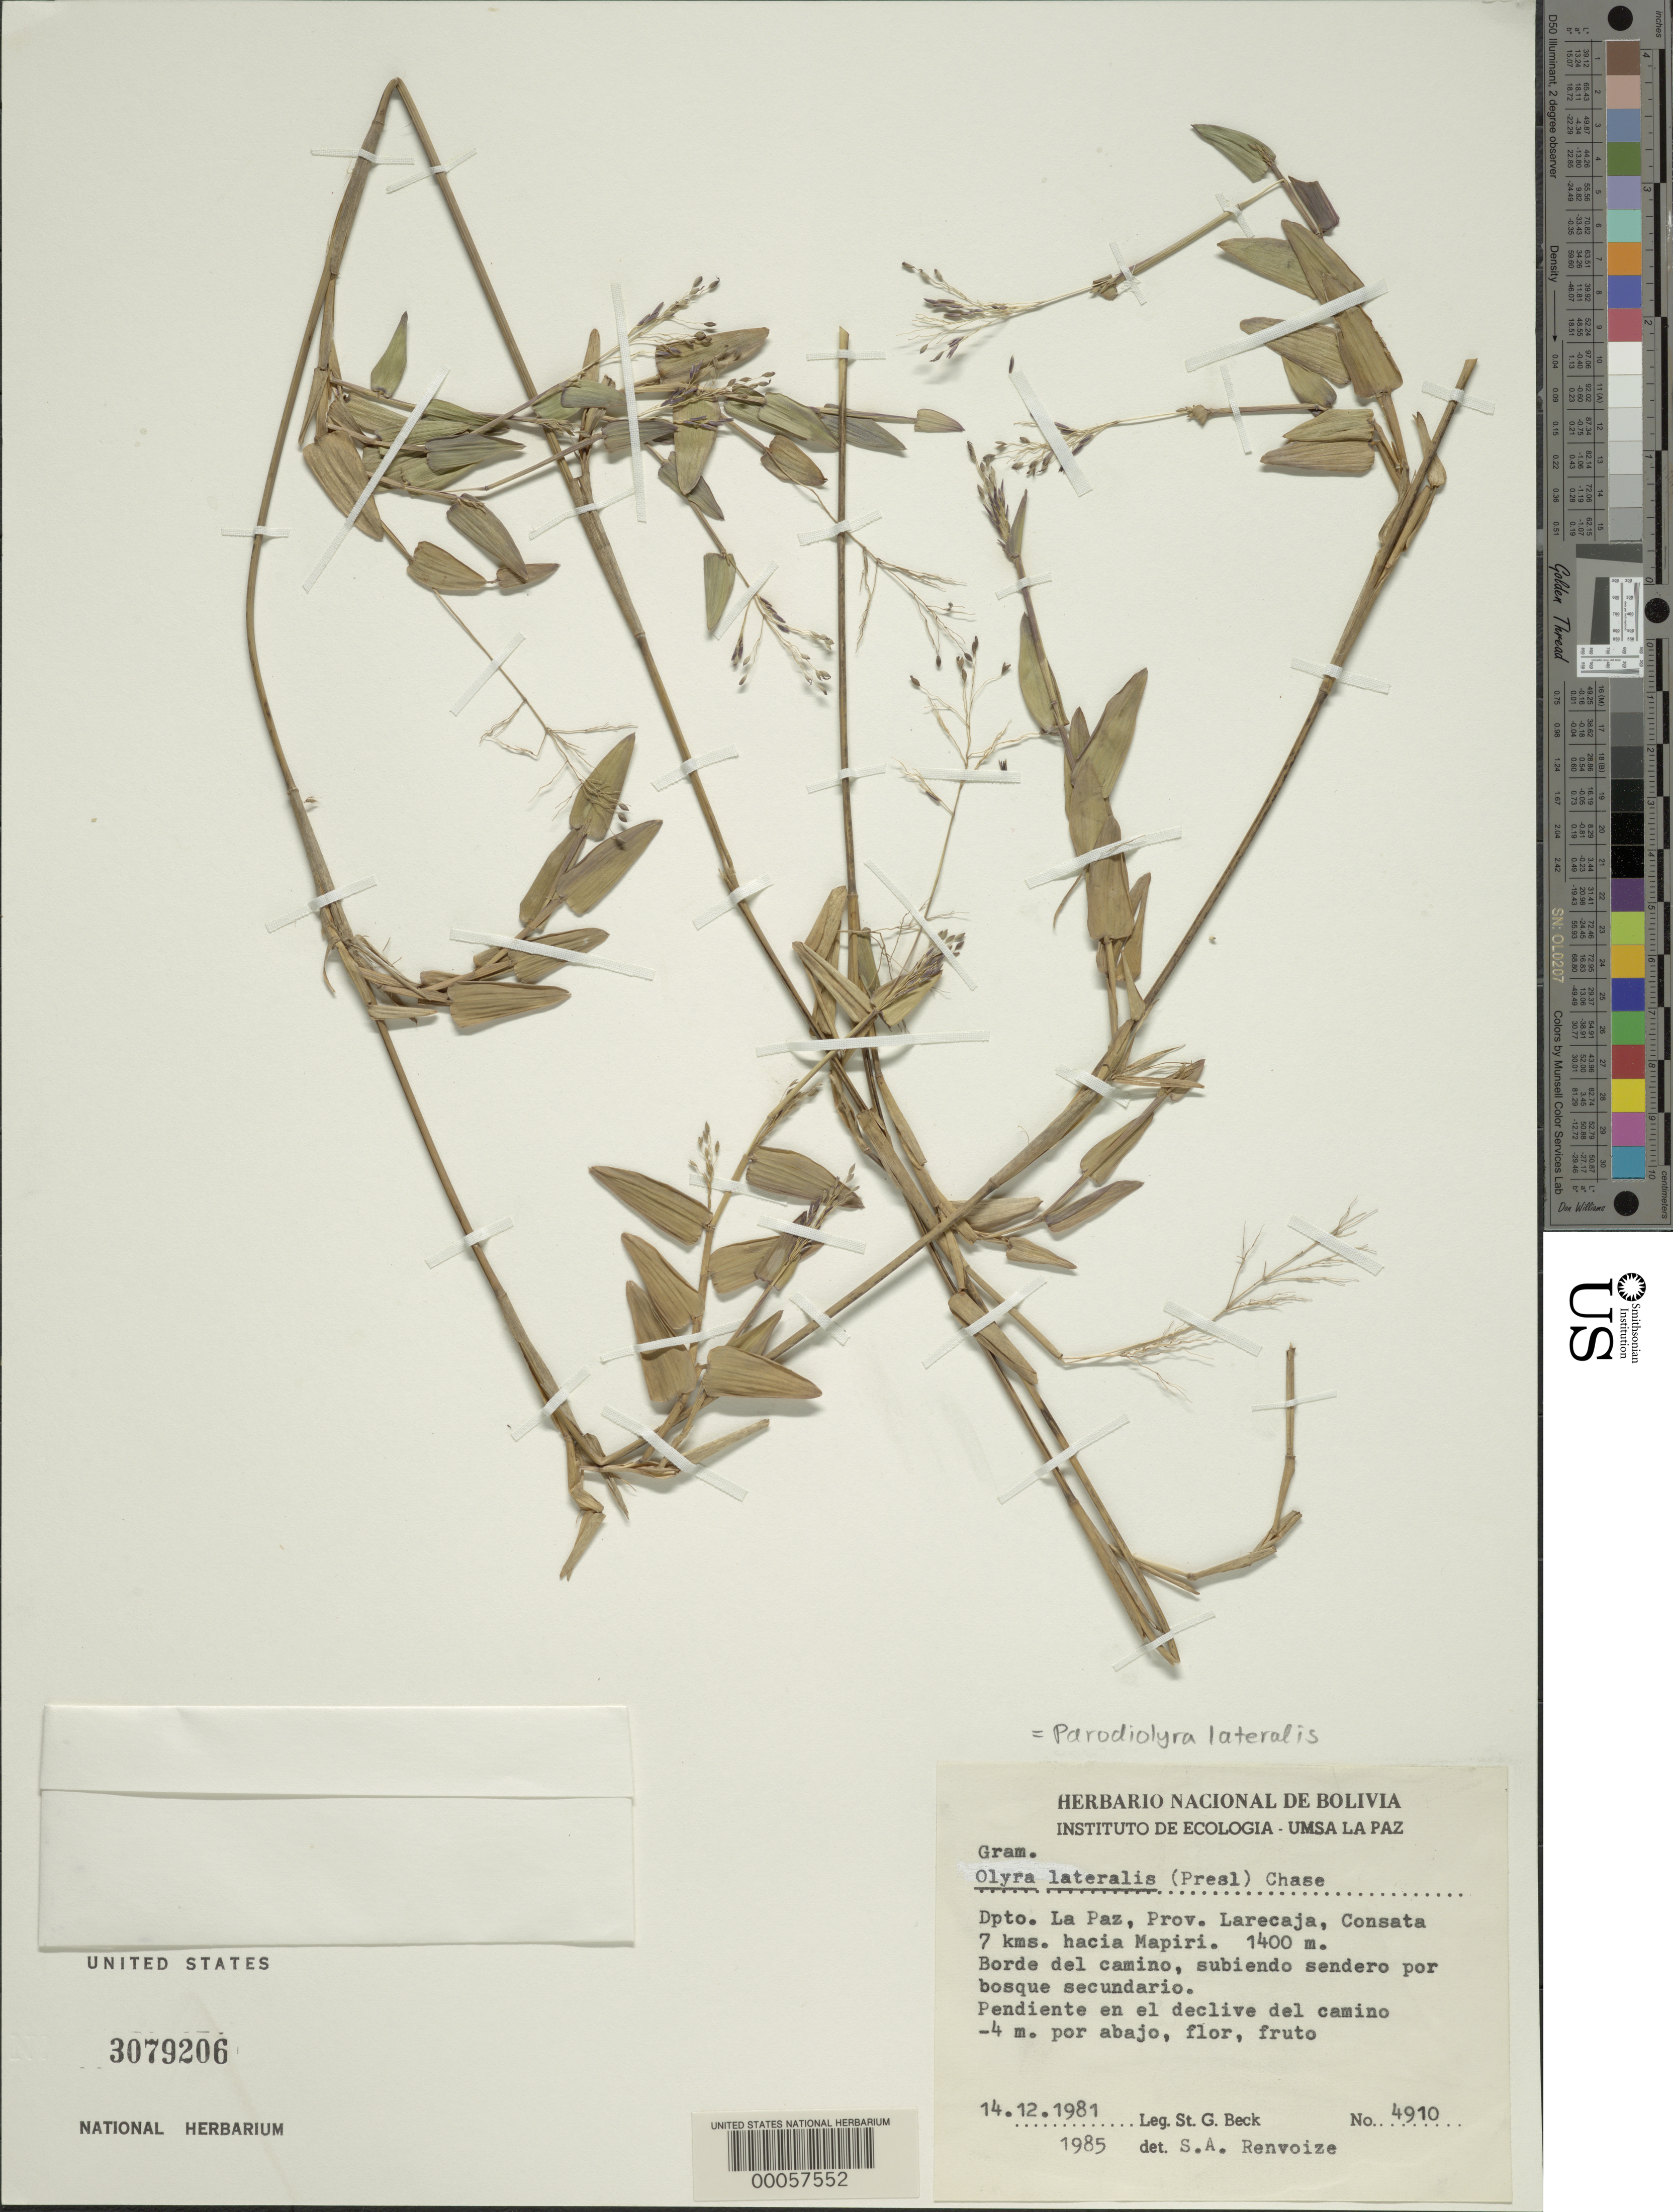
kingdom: Plantae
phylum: Tracheophyta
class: Liliopsida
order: Poales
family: Poaceae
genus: Olyra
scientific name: Olyra lateralis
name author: (J. Presl ex Nees) Chase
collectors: S. G. Beck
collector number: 4910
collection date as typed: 14 Dec 1981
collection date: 1981-12-14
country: Bolivia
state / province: La Paz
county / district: Larecaja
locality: Consata 7 km from Mapiri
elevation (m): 1400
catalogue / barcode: US 3079206